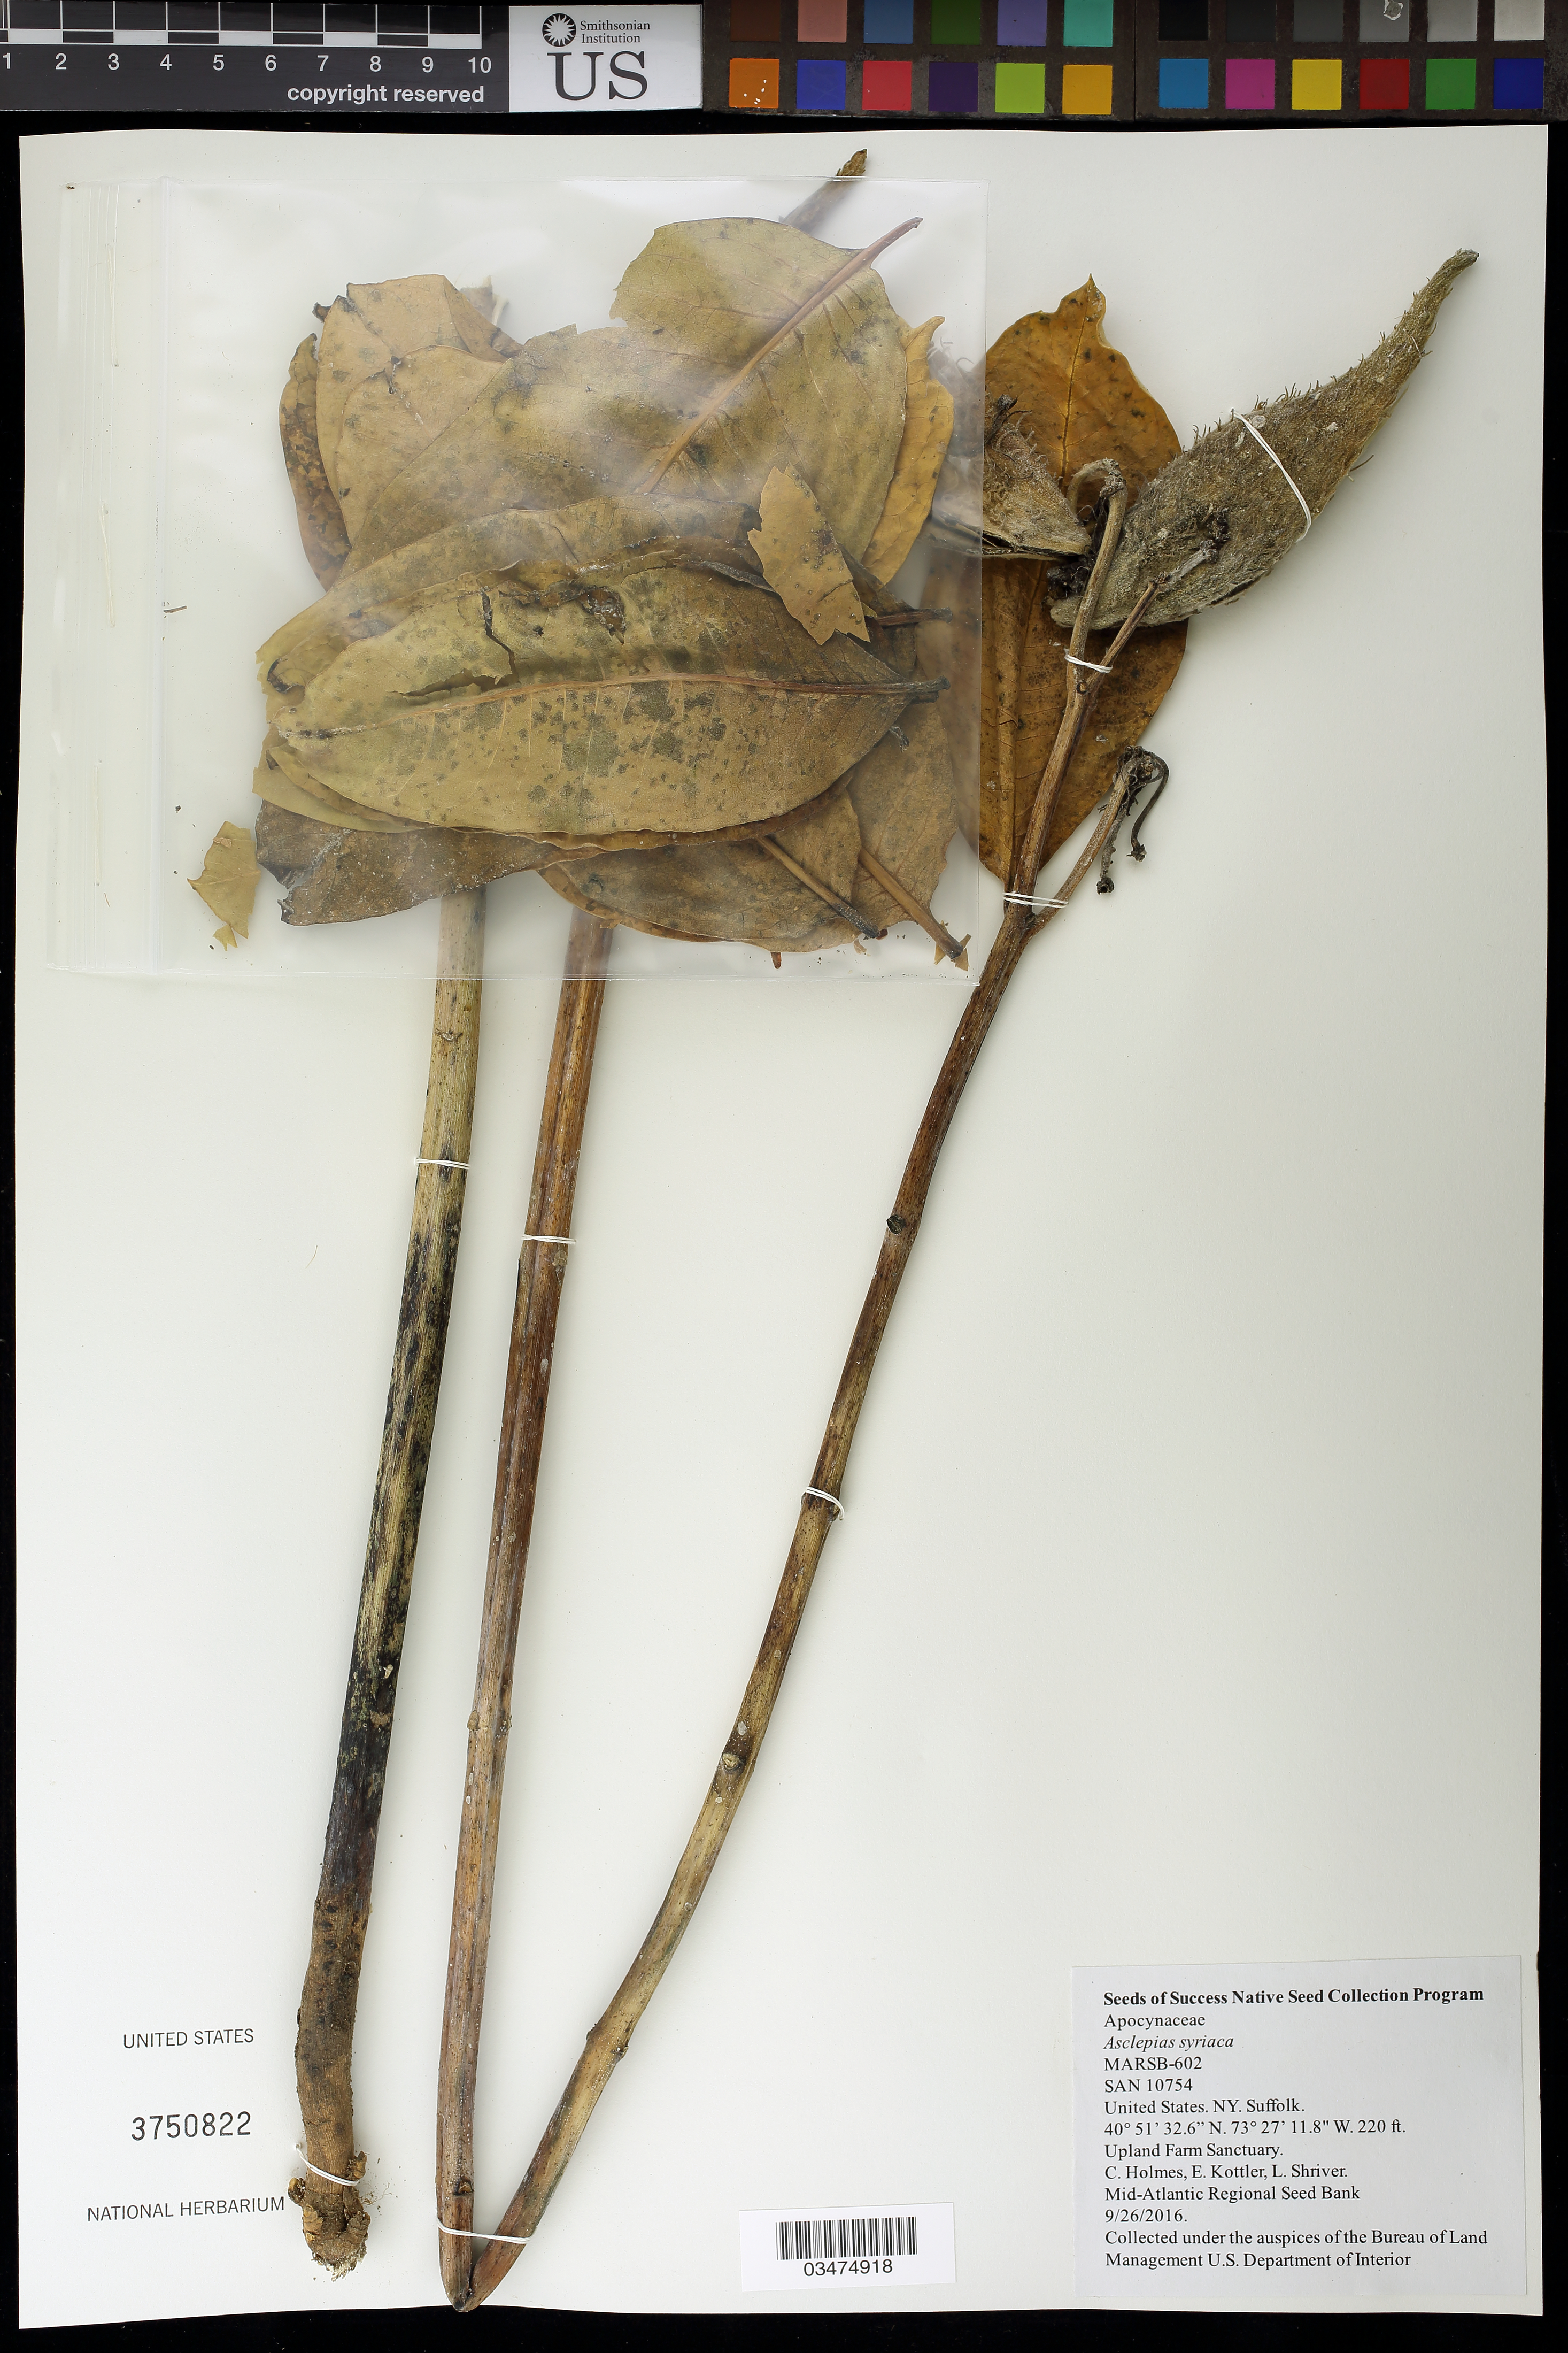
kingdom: Plantae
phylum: Tracheophyta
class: Magnoliopsida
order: Gentianales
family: Apocynaceae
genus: Asclepias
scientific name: Asclepias syriaca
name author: L.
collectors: C. Holmes, E. Kottler & L. Shriver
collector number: MARSB-602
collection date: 2016-09-26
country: United States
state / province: New York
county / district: Suffolk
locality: Upland Farm Sanctuary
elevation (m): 67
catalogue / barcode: US 3750822